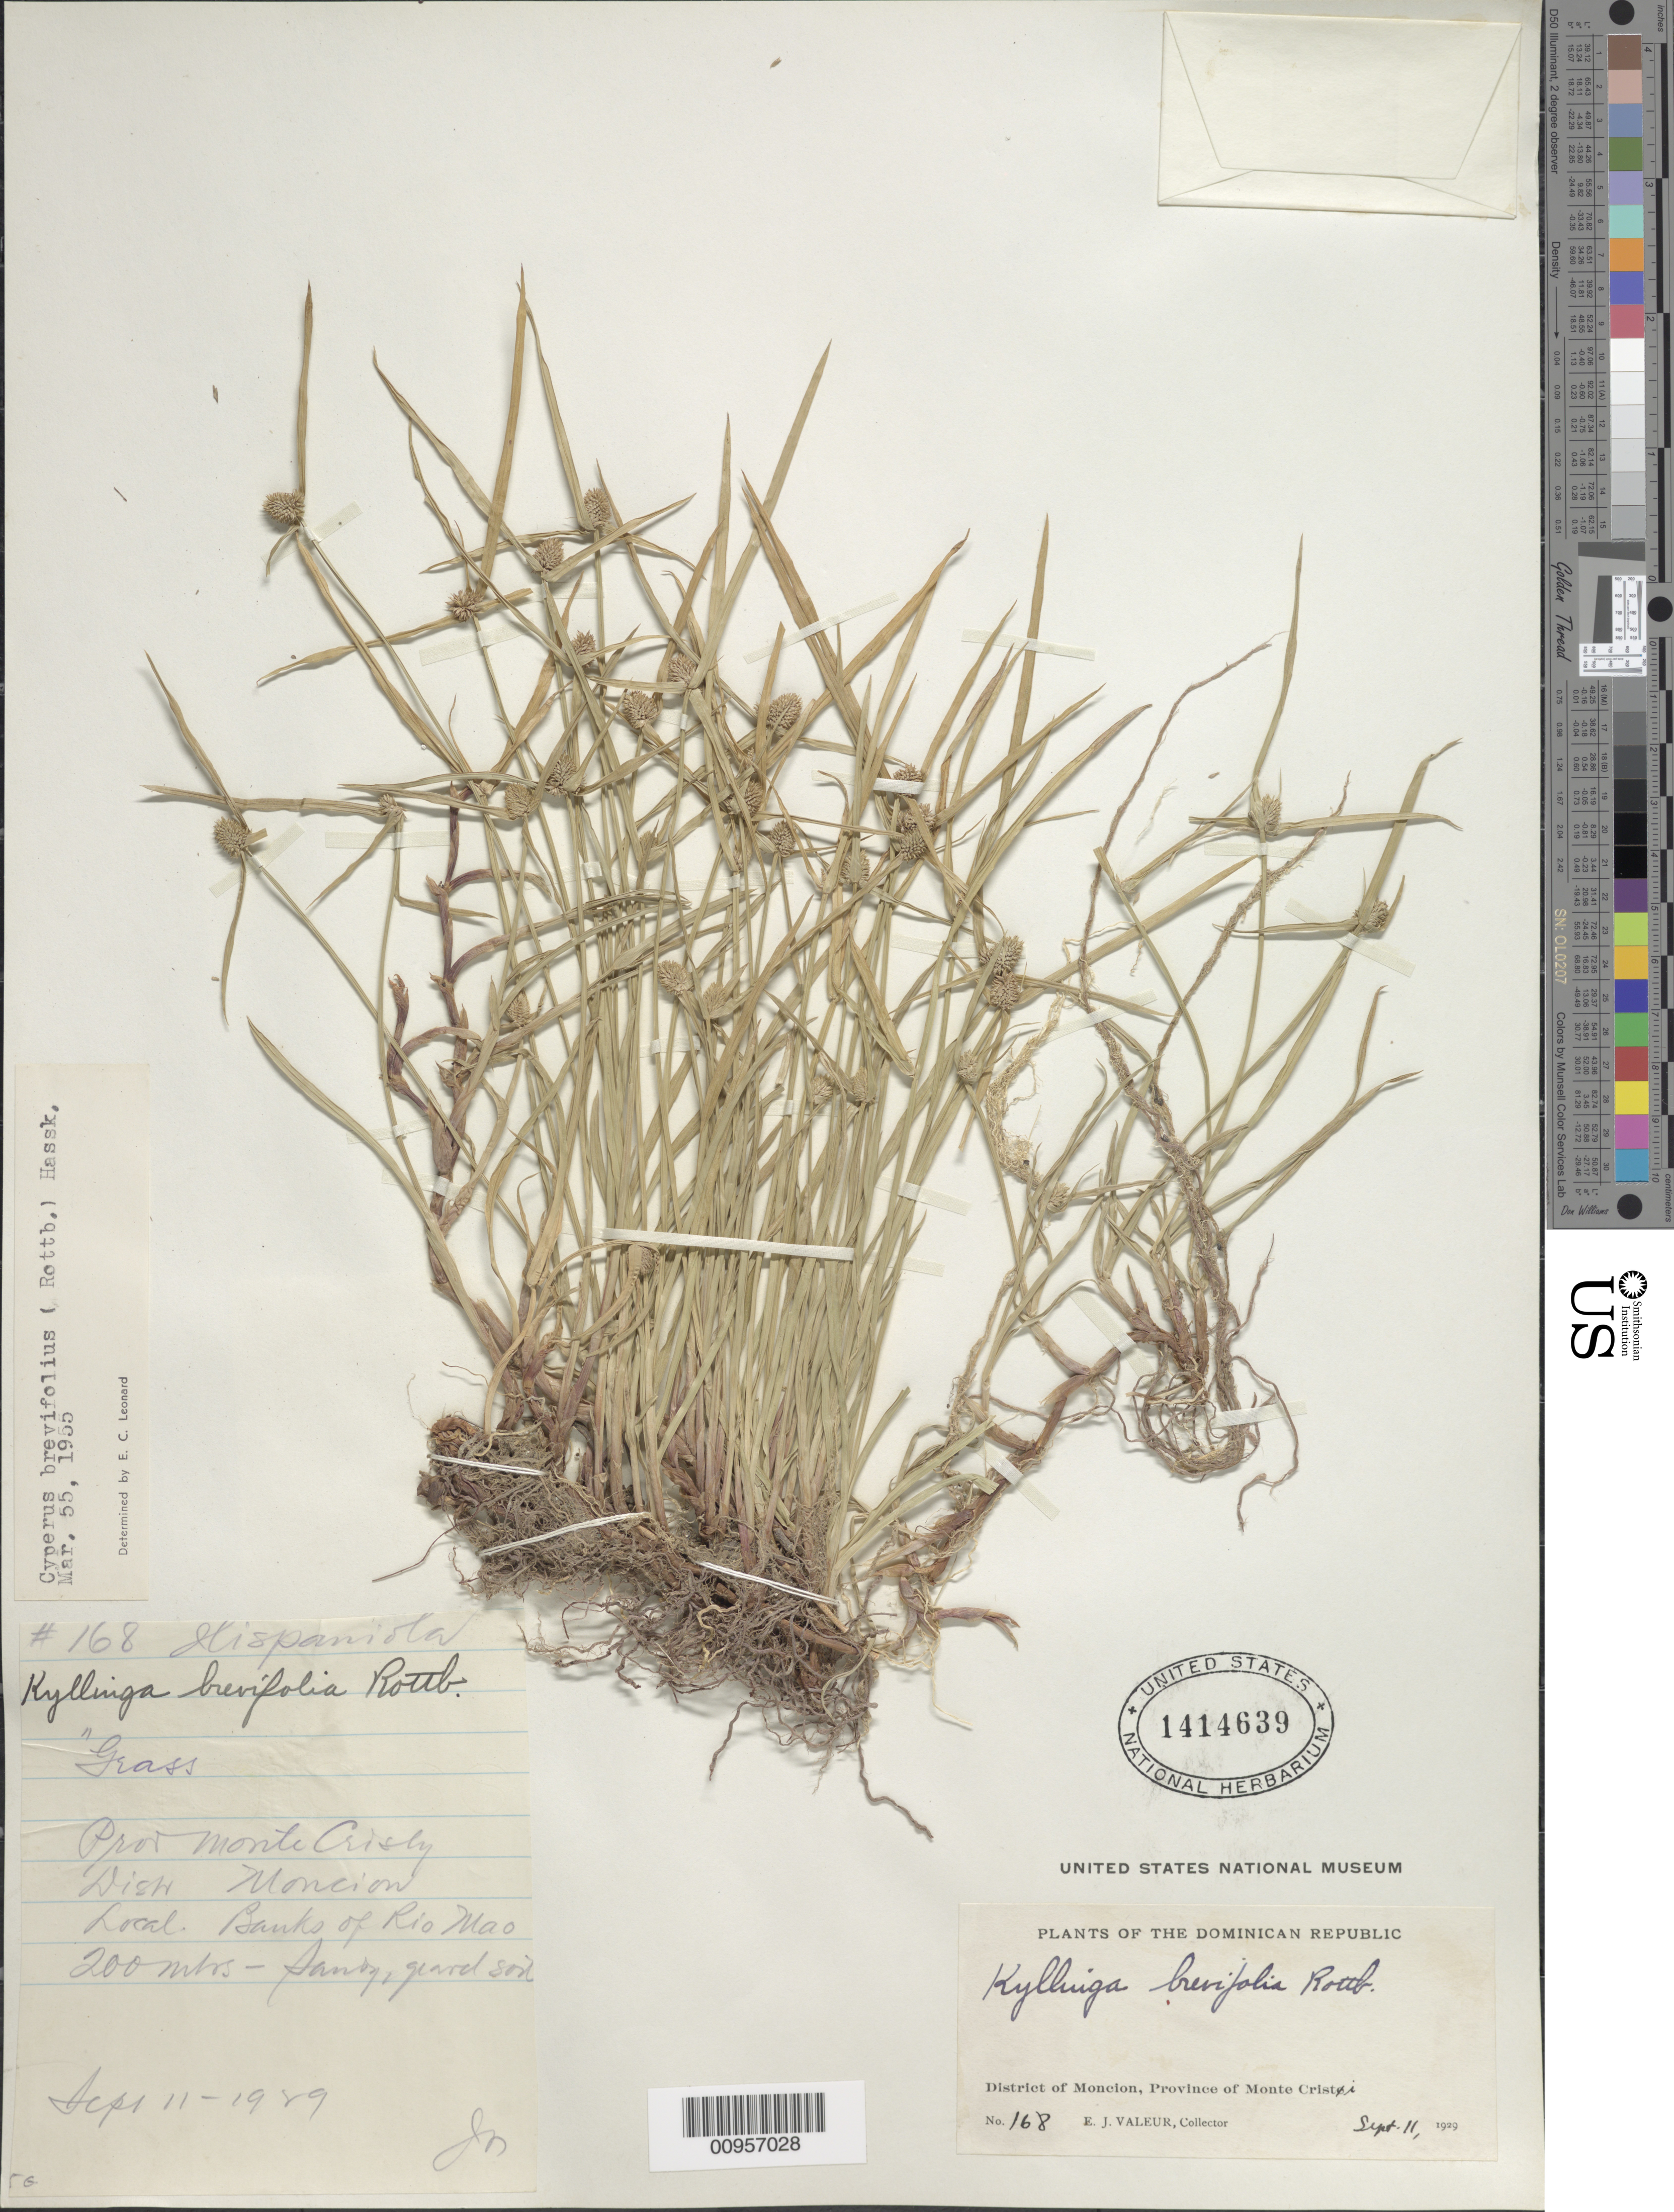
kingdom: Plantae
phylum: Tracheophyta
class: Liliopsida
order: Poales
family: Cyperaceae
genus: Cyperus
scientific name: Cyperus brevifolius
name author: (Rottb.) Hassk.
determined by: Strong, M. T., (US), Smithsonian Institution - National Museum of Natural History (UNITED STATES)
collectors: E. Valeur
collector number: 168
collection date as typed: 11 Sep 1929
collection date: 1929-09-11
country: Dominican Republic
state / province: Monte Cristi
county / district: Monción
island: Hispaniola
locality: Banks of Rio Mao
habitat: Sandy, ground soil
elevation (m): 200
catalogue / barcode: US 1414639